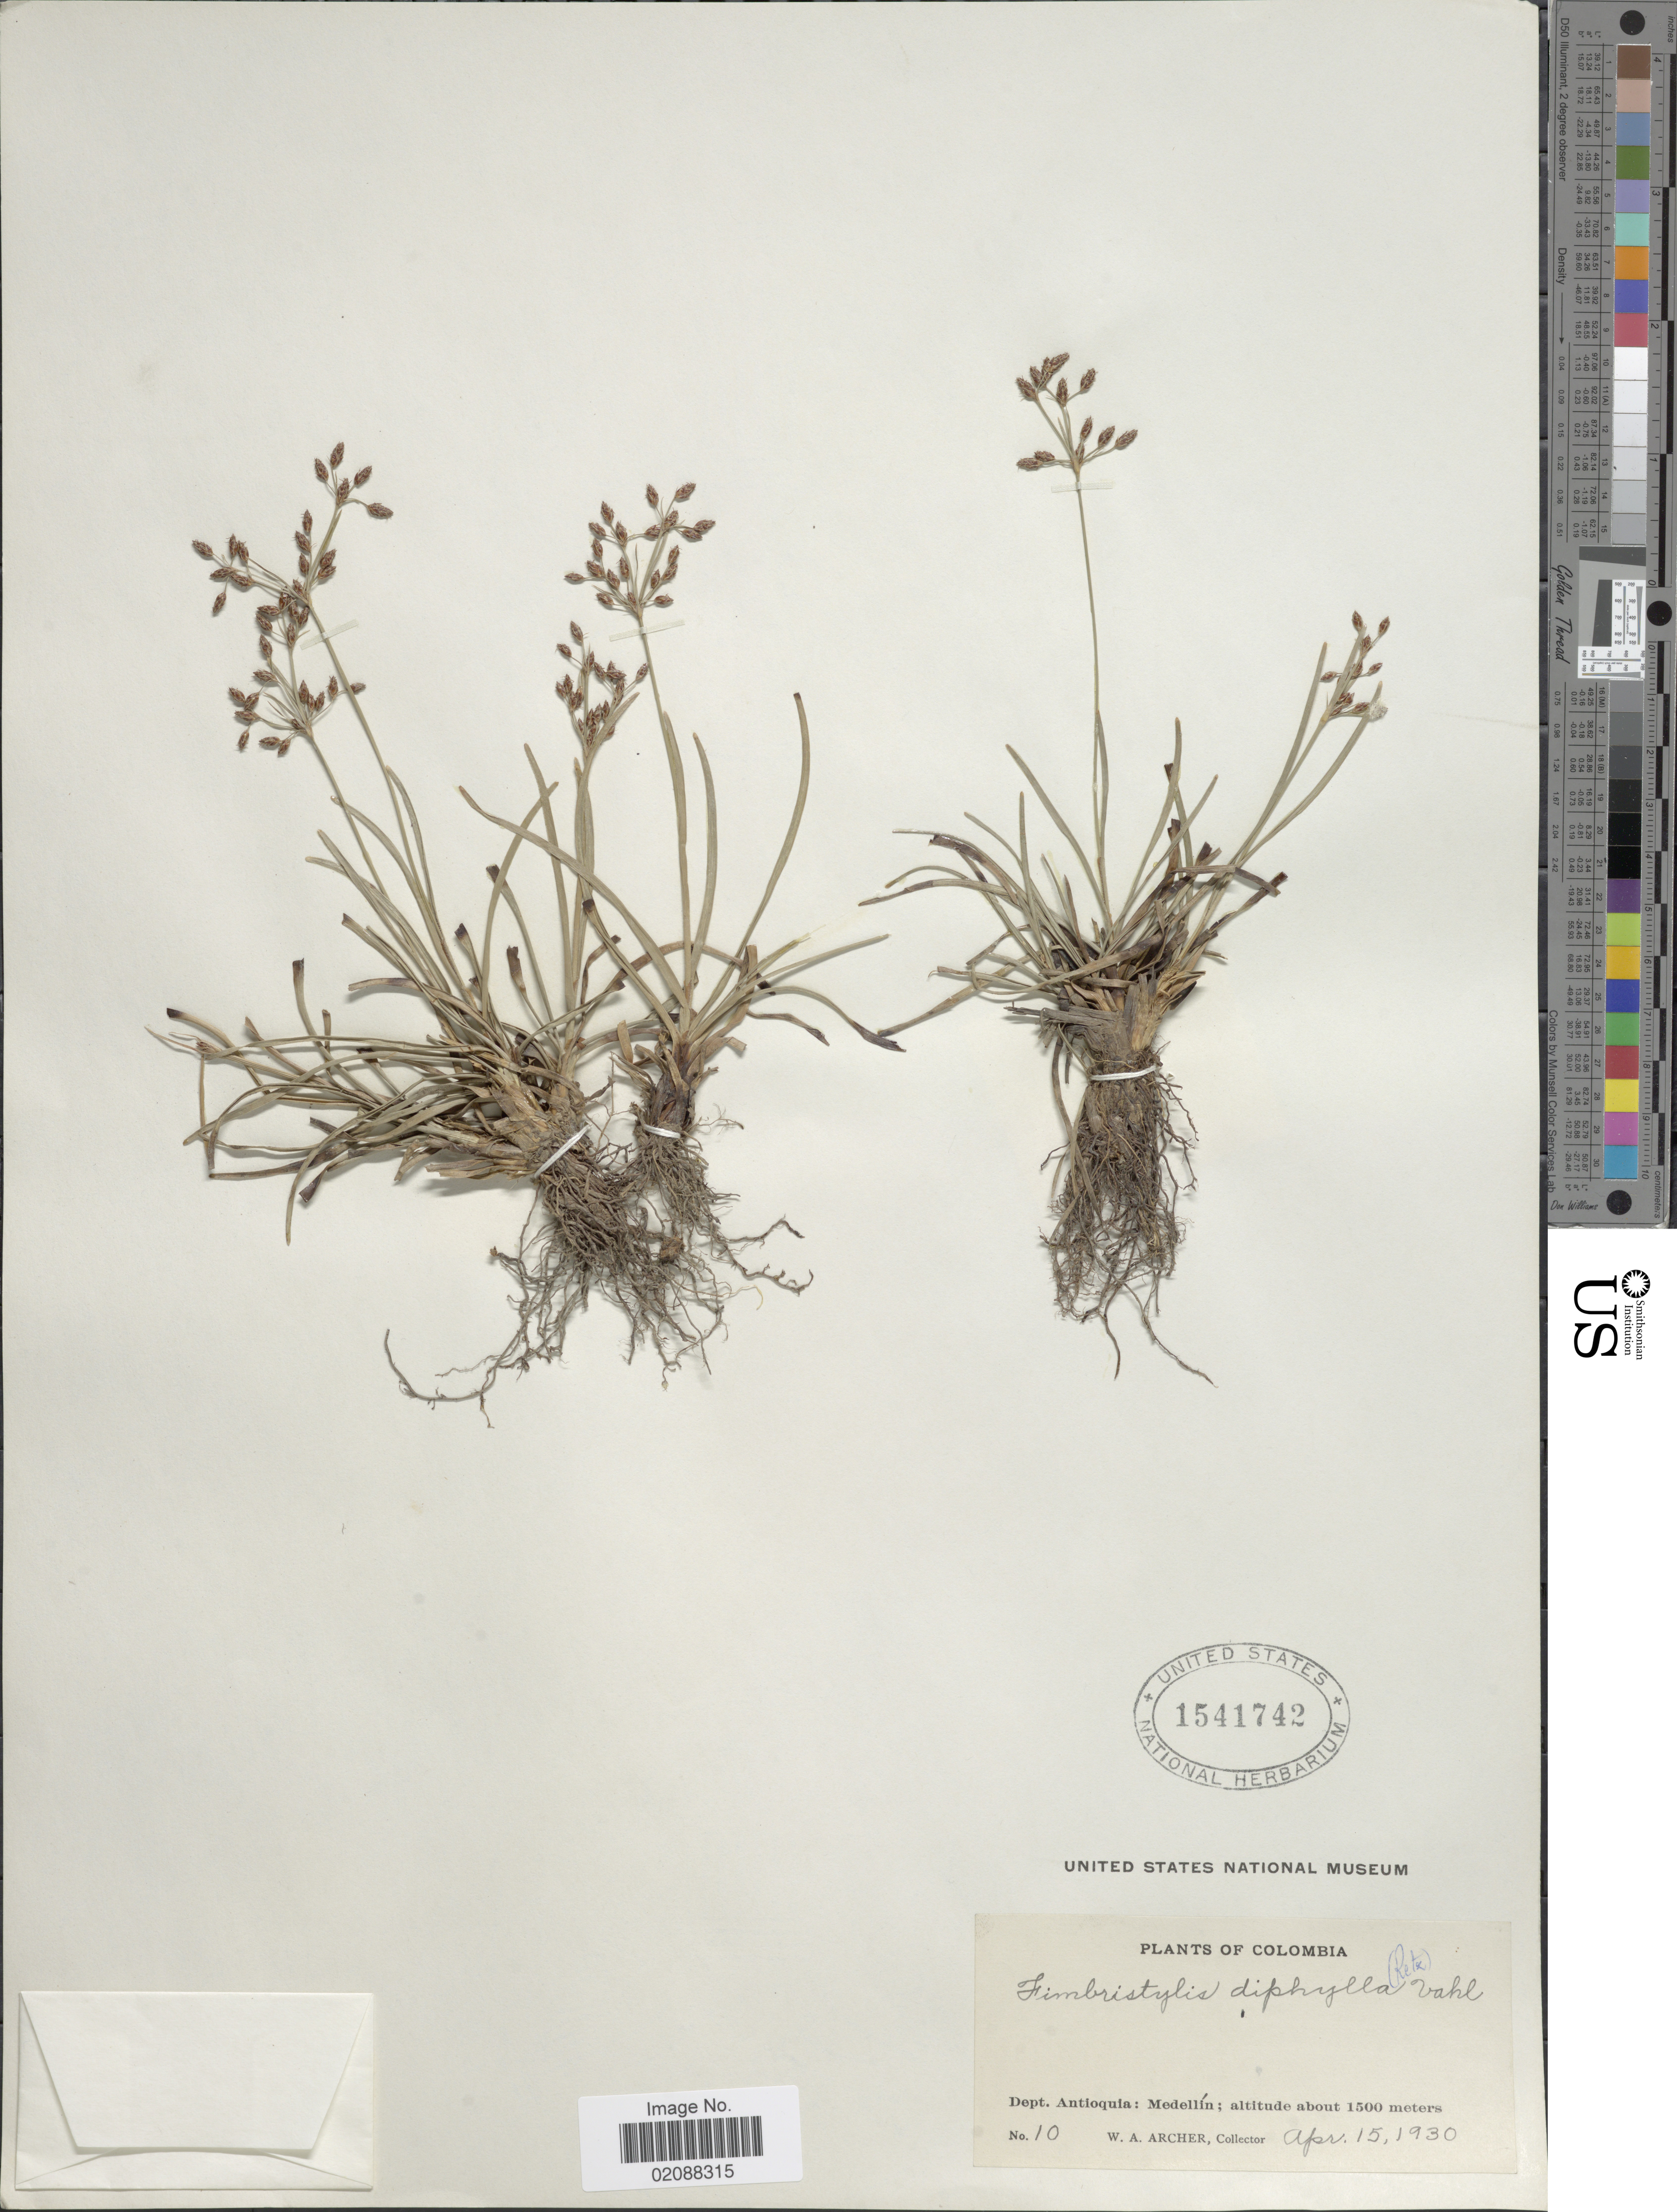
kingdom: Plantae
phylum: Tracheophyta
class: Liliopsida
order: Poales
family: Cyperaceae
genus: Fimbristylis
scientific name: Fimbristylis dichotoma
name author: (L.) Vahl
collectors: W. A. Archer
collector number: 10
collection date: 1930-04-15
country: Colombia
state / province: Antioquia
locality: Medellin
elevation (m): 1500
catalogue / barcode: US 1541742